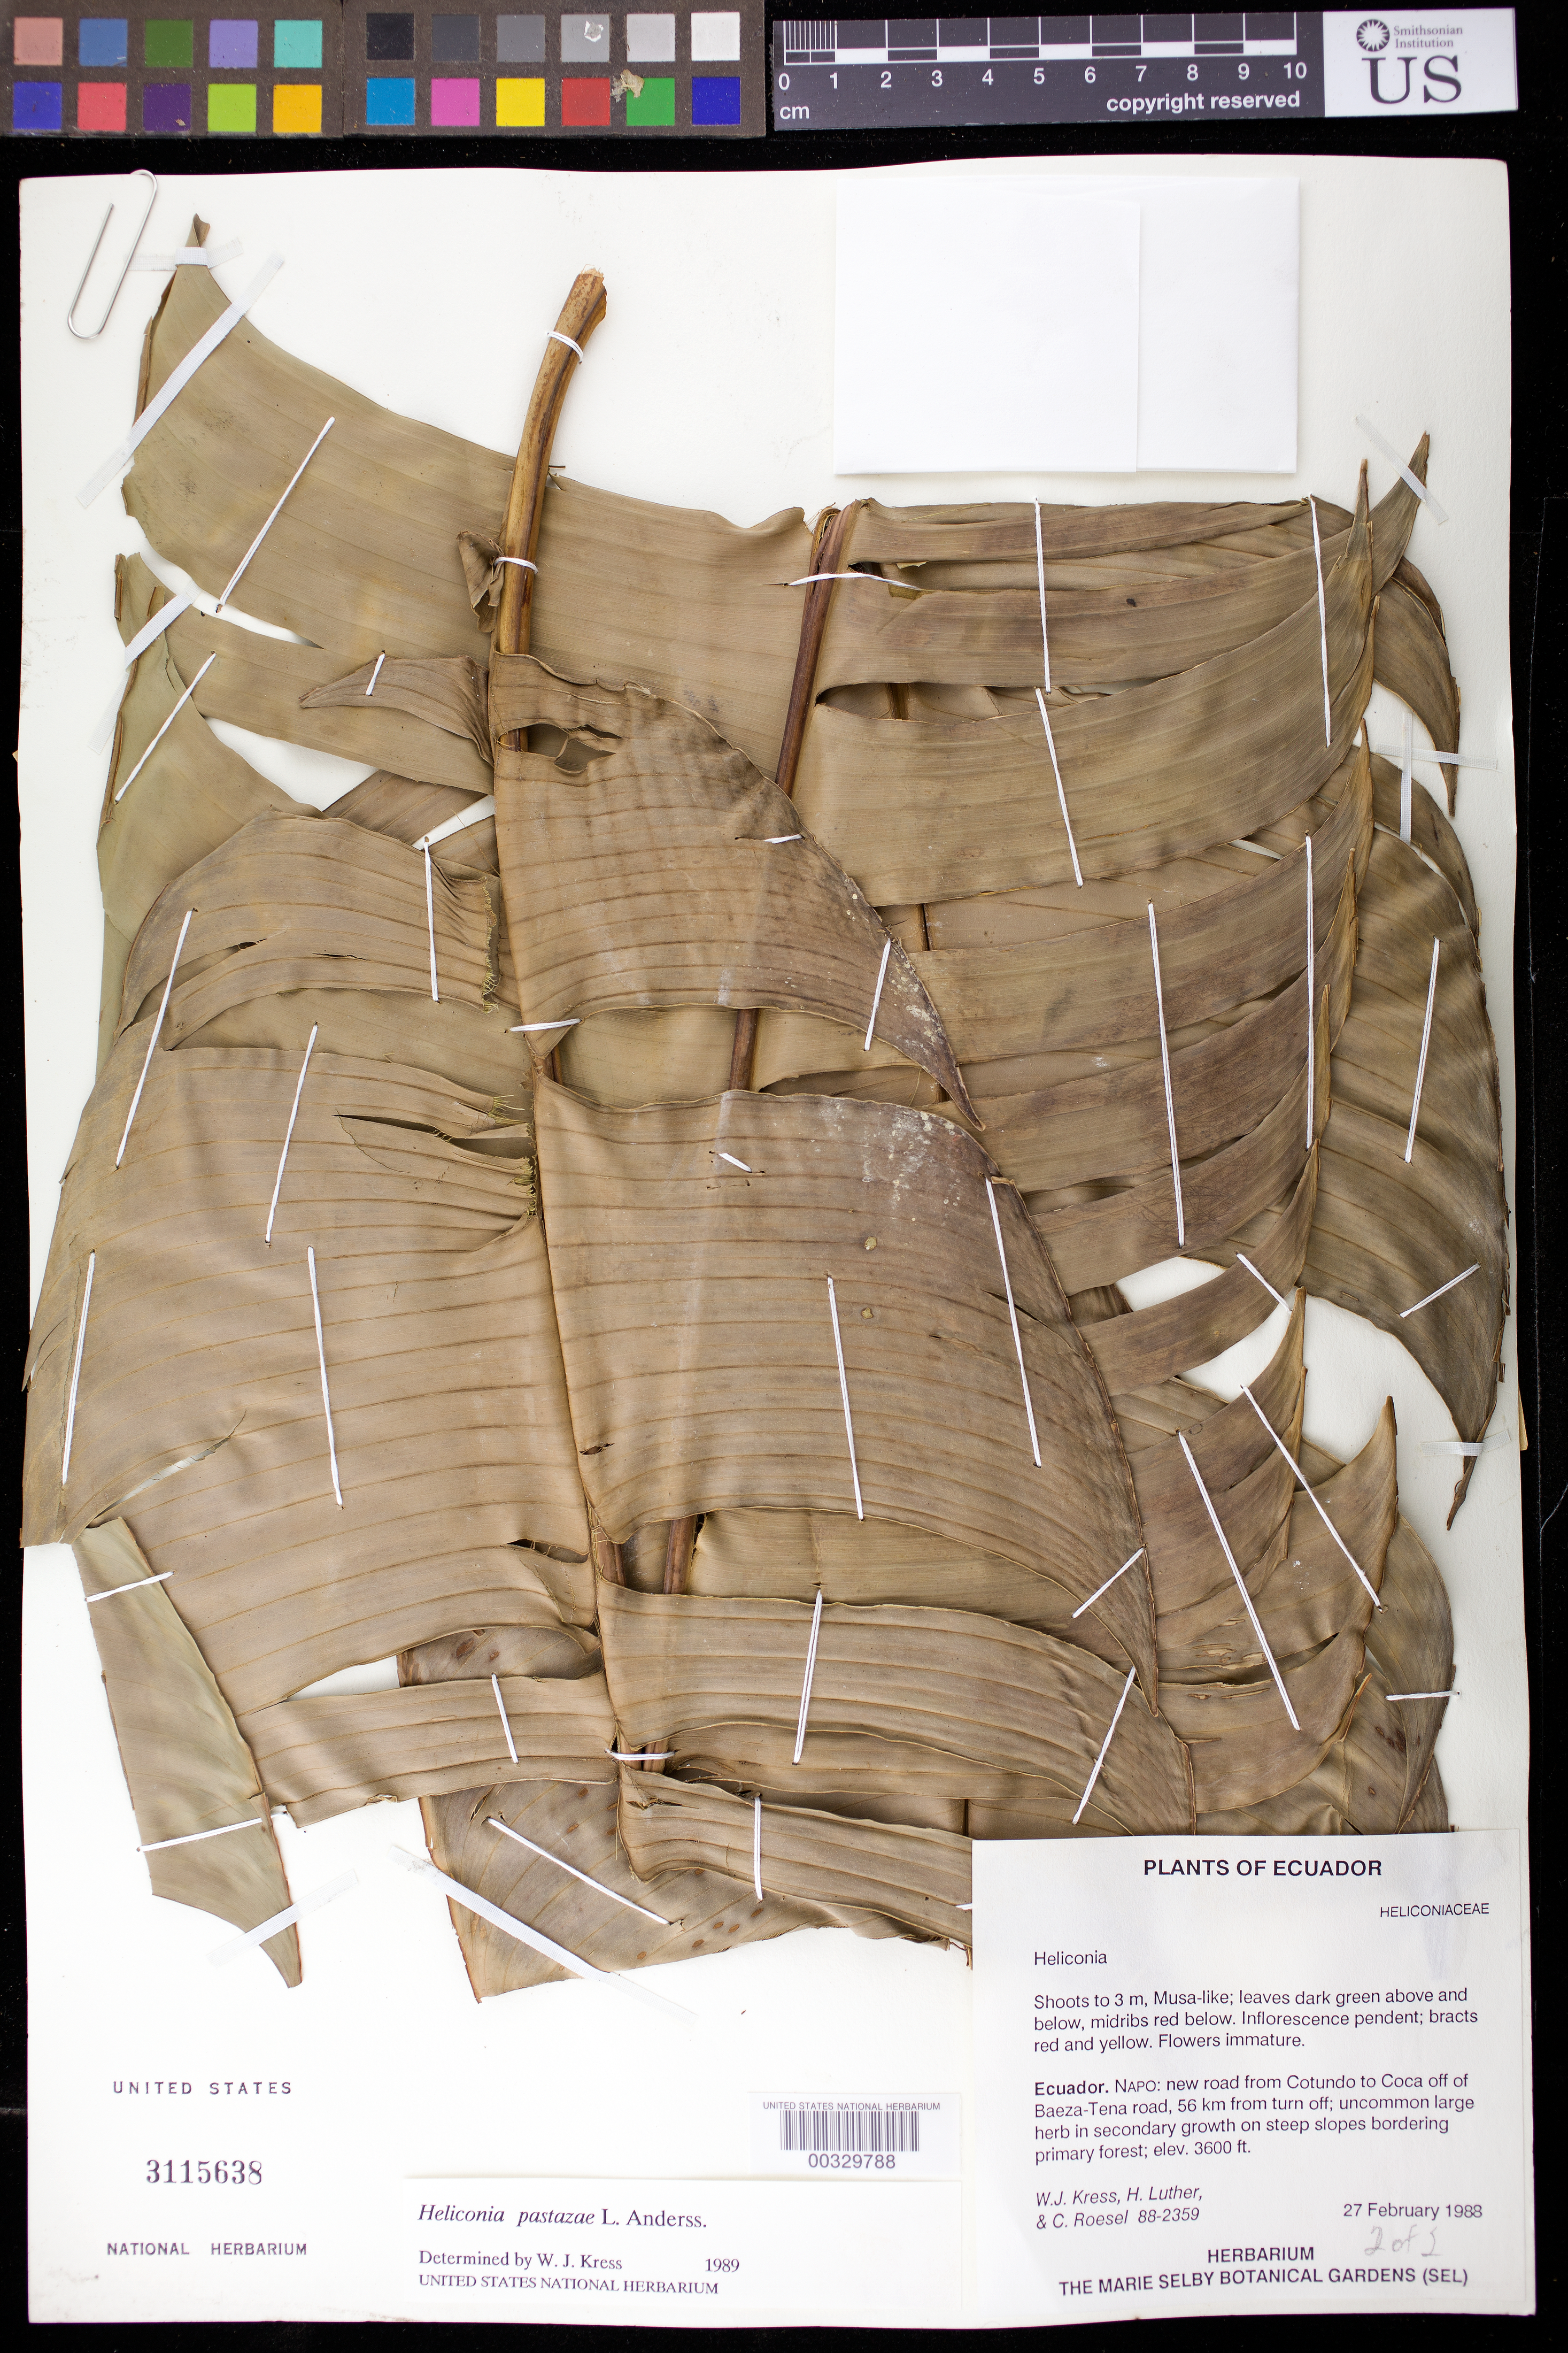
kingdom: Plantae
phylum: Tracheophyta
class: Liliopsida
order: Zingiberales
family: Heliconiaceae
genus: Heliconia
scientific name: Heliconia pastazae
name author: L. Andersson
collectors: W. J. Kress, Harry E. Luther & C. S. Roesel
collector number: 88-2359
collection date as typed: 27 Feb 1988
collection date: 1988-02-27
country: Ecuador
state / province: Napo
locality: New road from cOtundo to coca of f of baeza-Tena road, 56 km from turn of f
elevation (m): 1097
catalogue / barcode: US 3115638